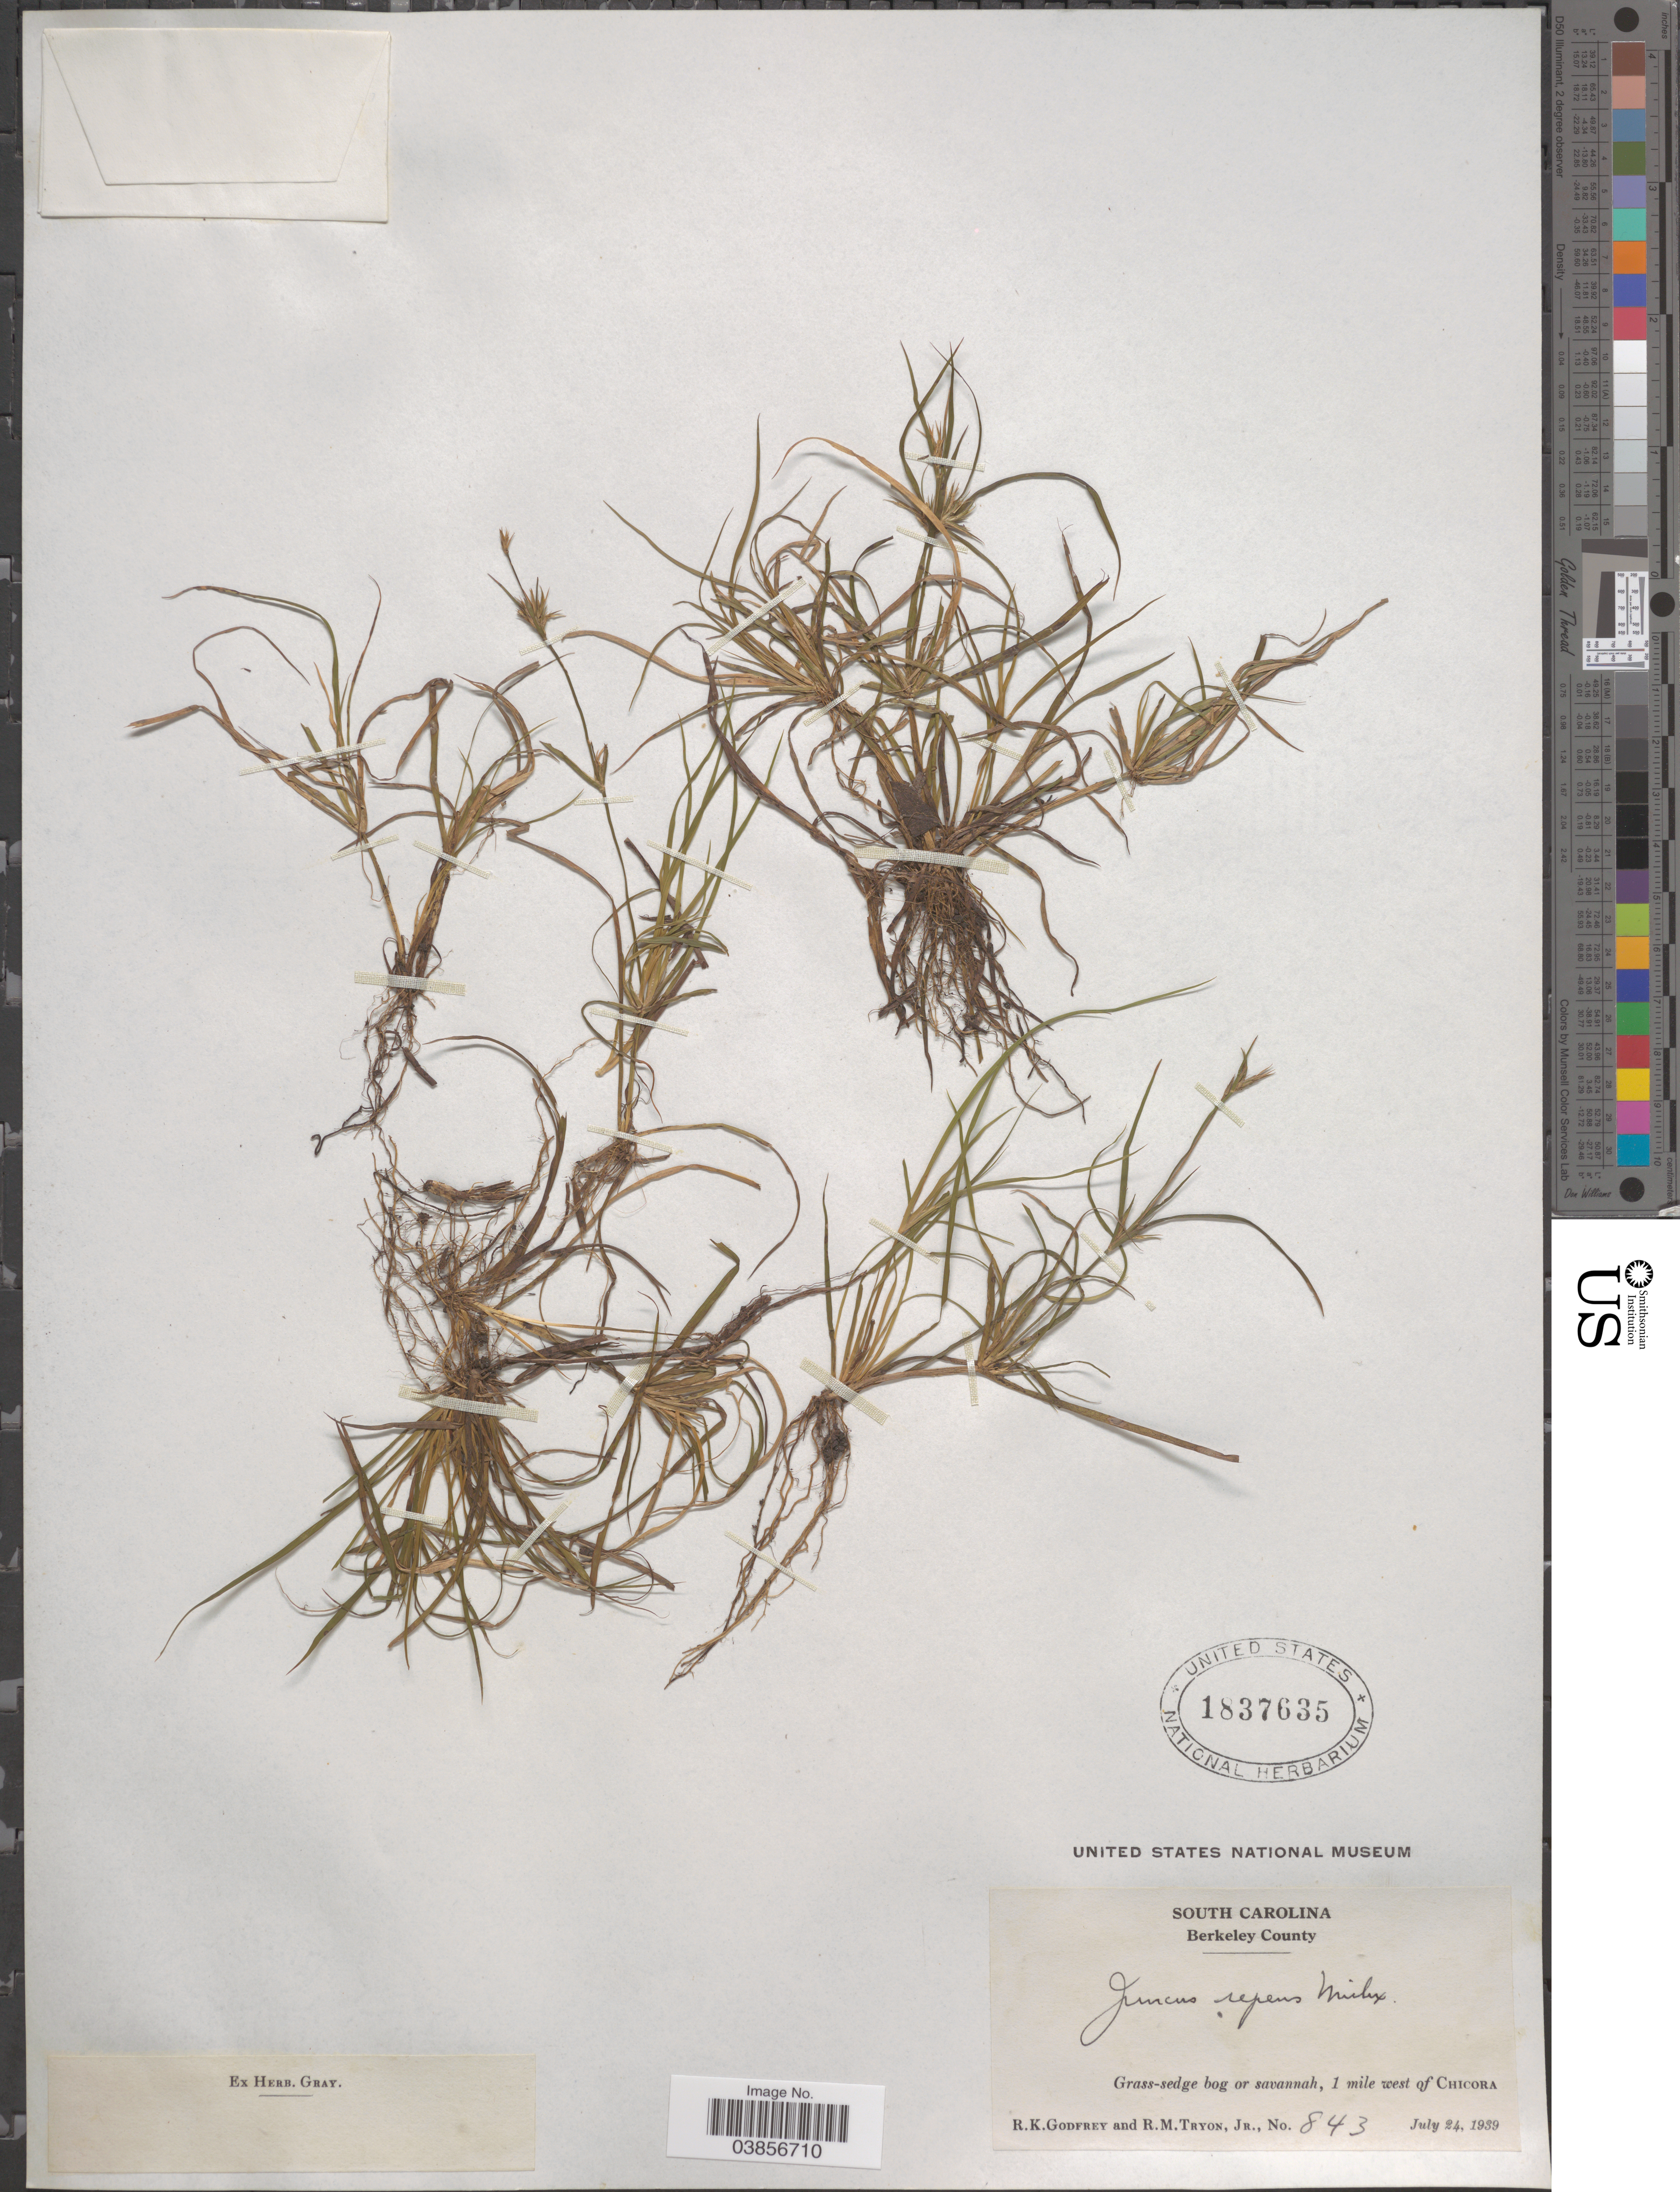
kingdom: Plantae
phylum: Tracheophyta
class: Liliopsida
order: Poales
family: Juncaceae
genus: Juncus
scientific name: Juncus repens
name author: Michx.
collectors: R. K. Godfrey & R. Tryon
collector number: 843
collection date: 1939-07-24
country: United States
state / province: South Carolina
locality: Berkeley County. 1 mile west of Chicora.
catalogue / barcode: US 1837635